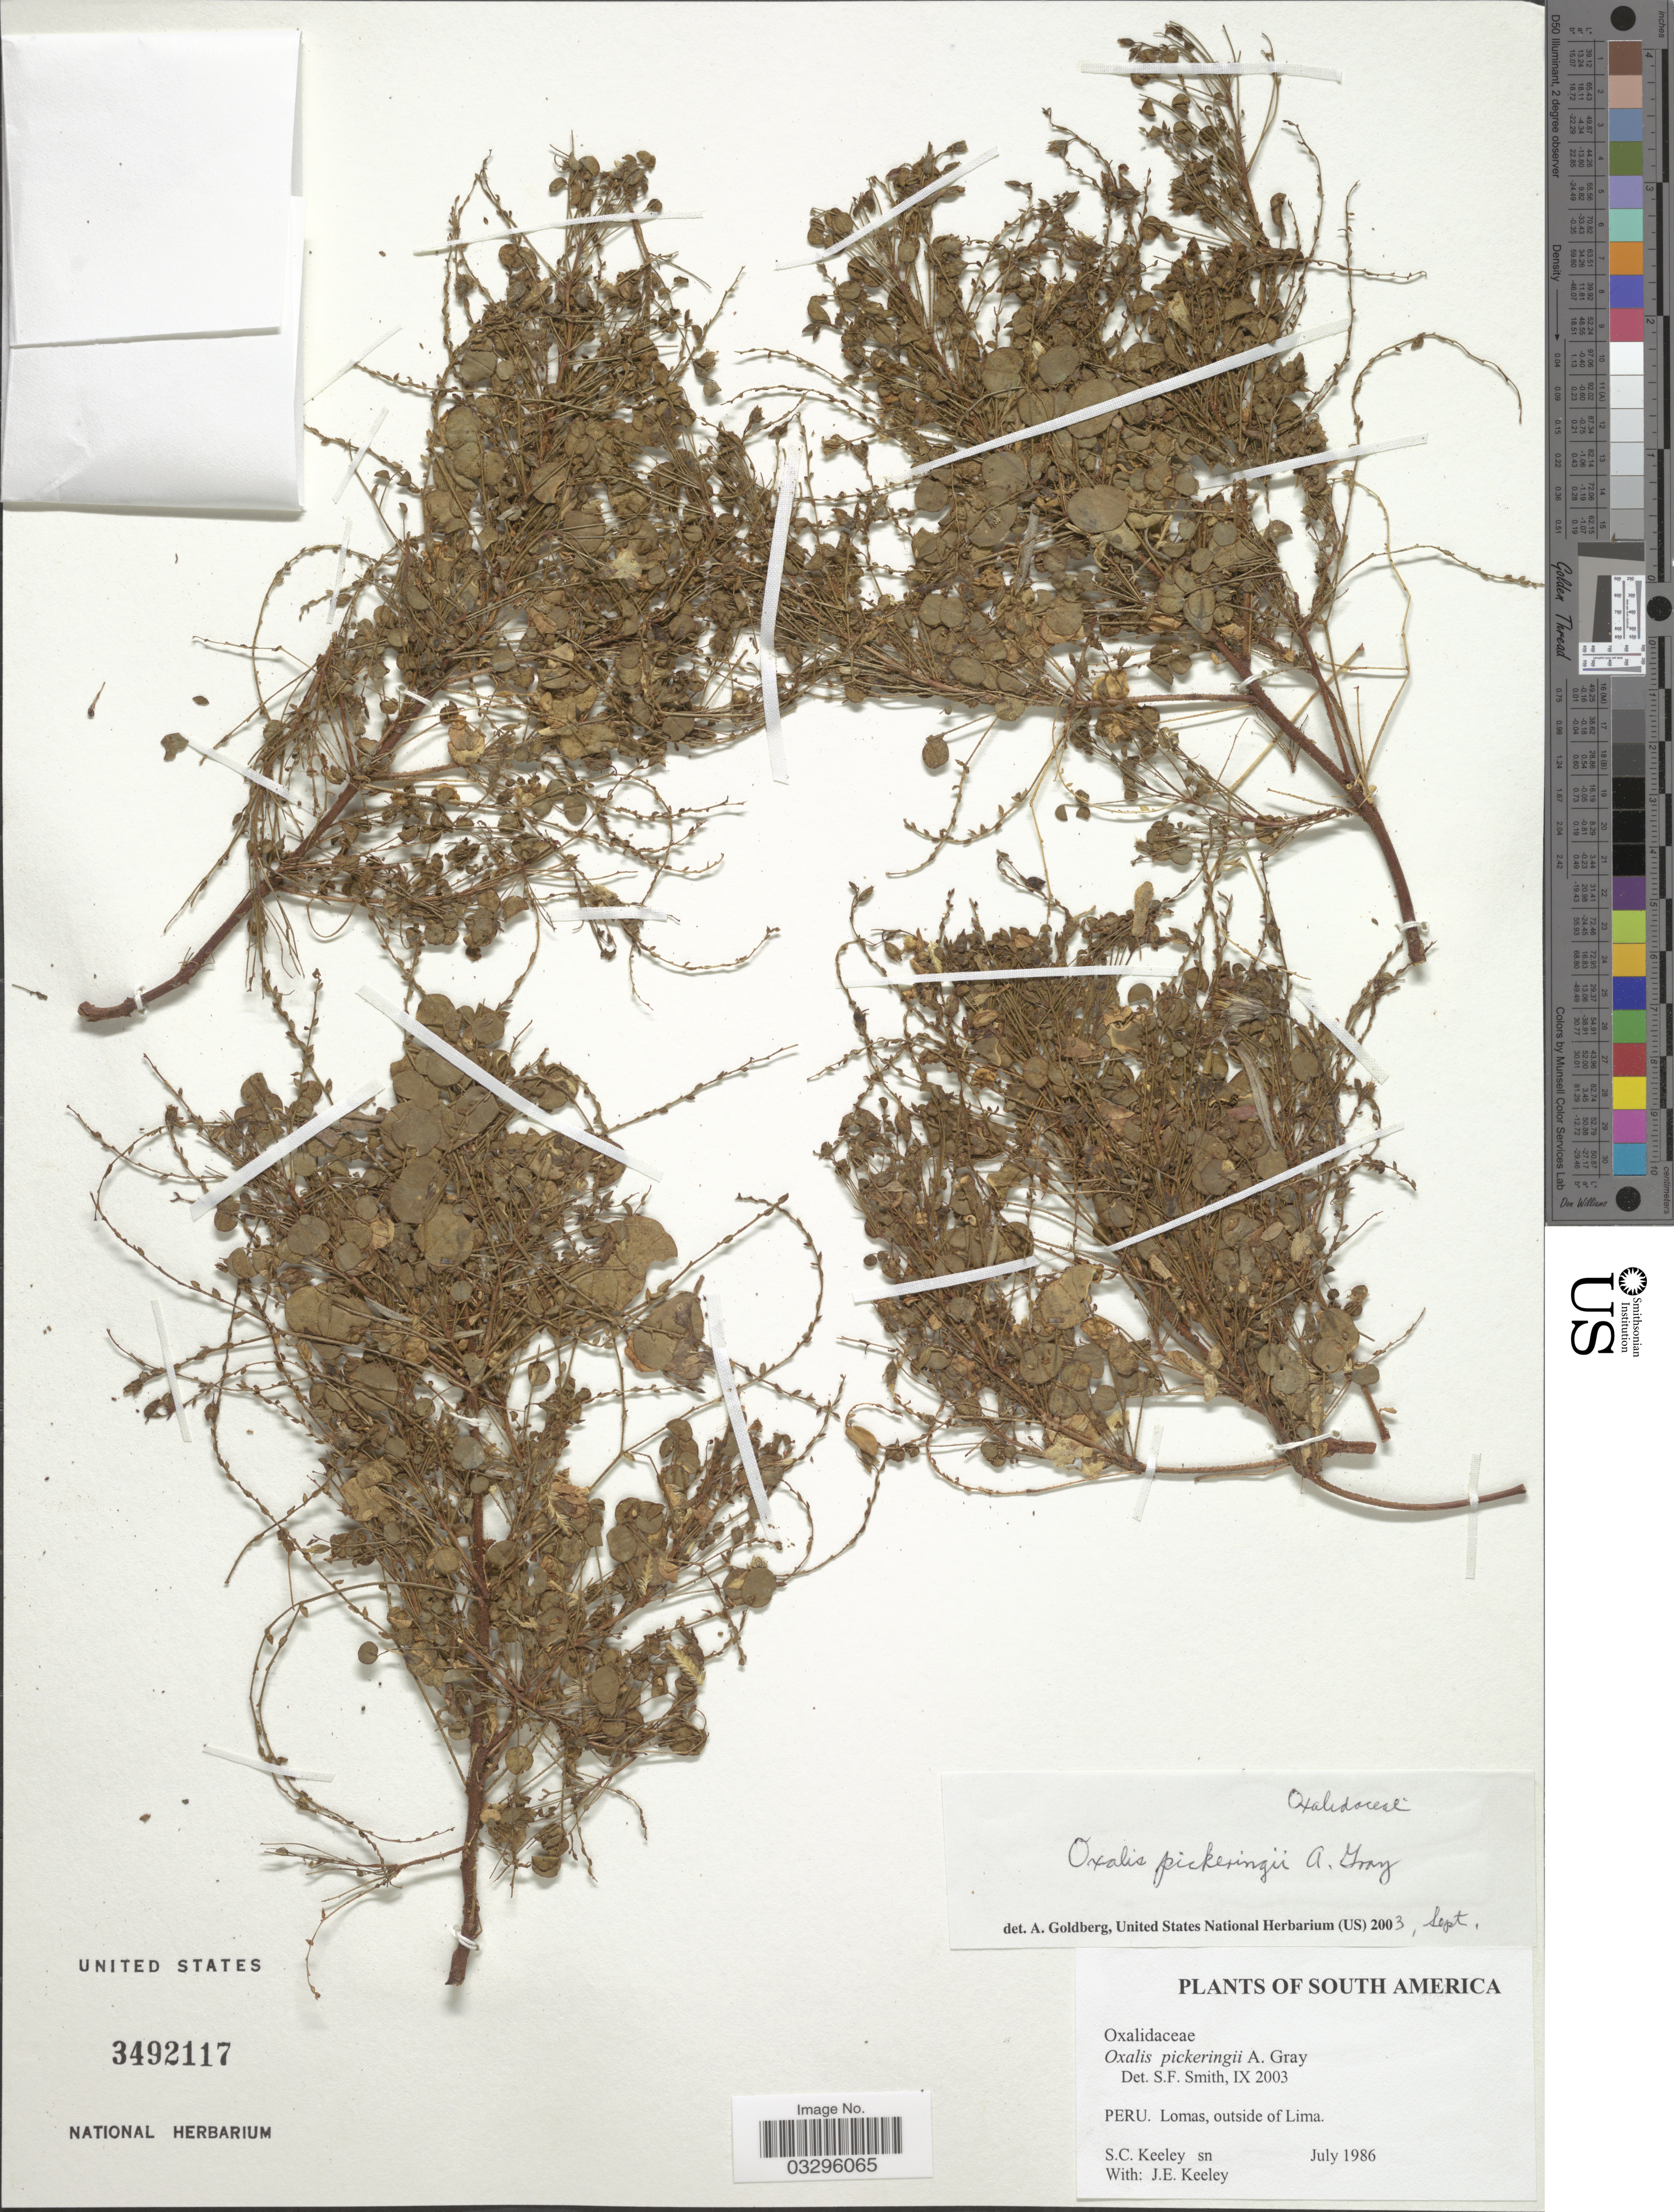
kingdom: Plantae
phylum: Tracheophyta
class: Magnoliopsida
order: Oxalidales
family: Oxalidaceae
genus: Oxalis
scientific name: Oxalis pickeringii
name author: A. Gray in Wilkes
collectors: S. C. Keeley & J. E. Keeley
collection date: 1986-07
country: Peru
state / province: Lima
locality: Lomas, outside of Lima.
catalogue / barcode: US 3492117